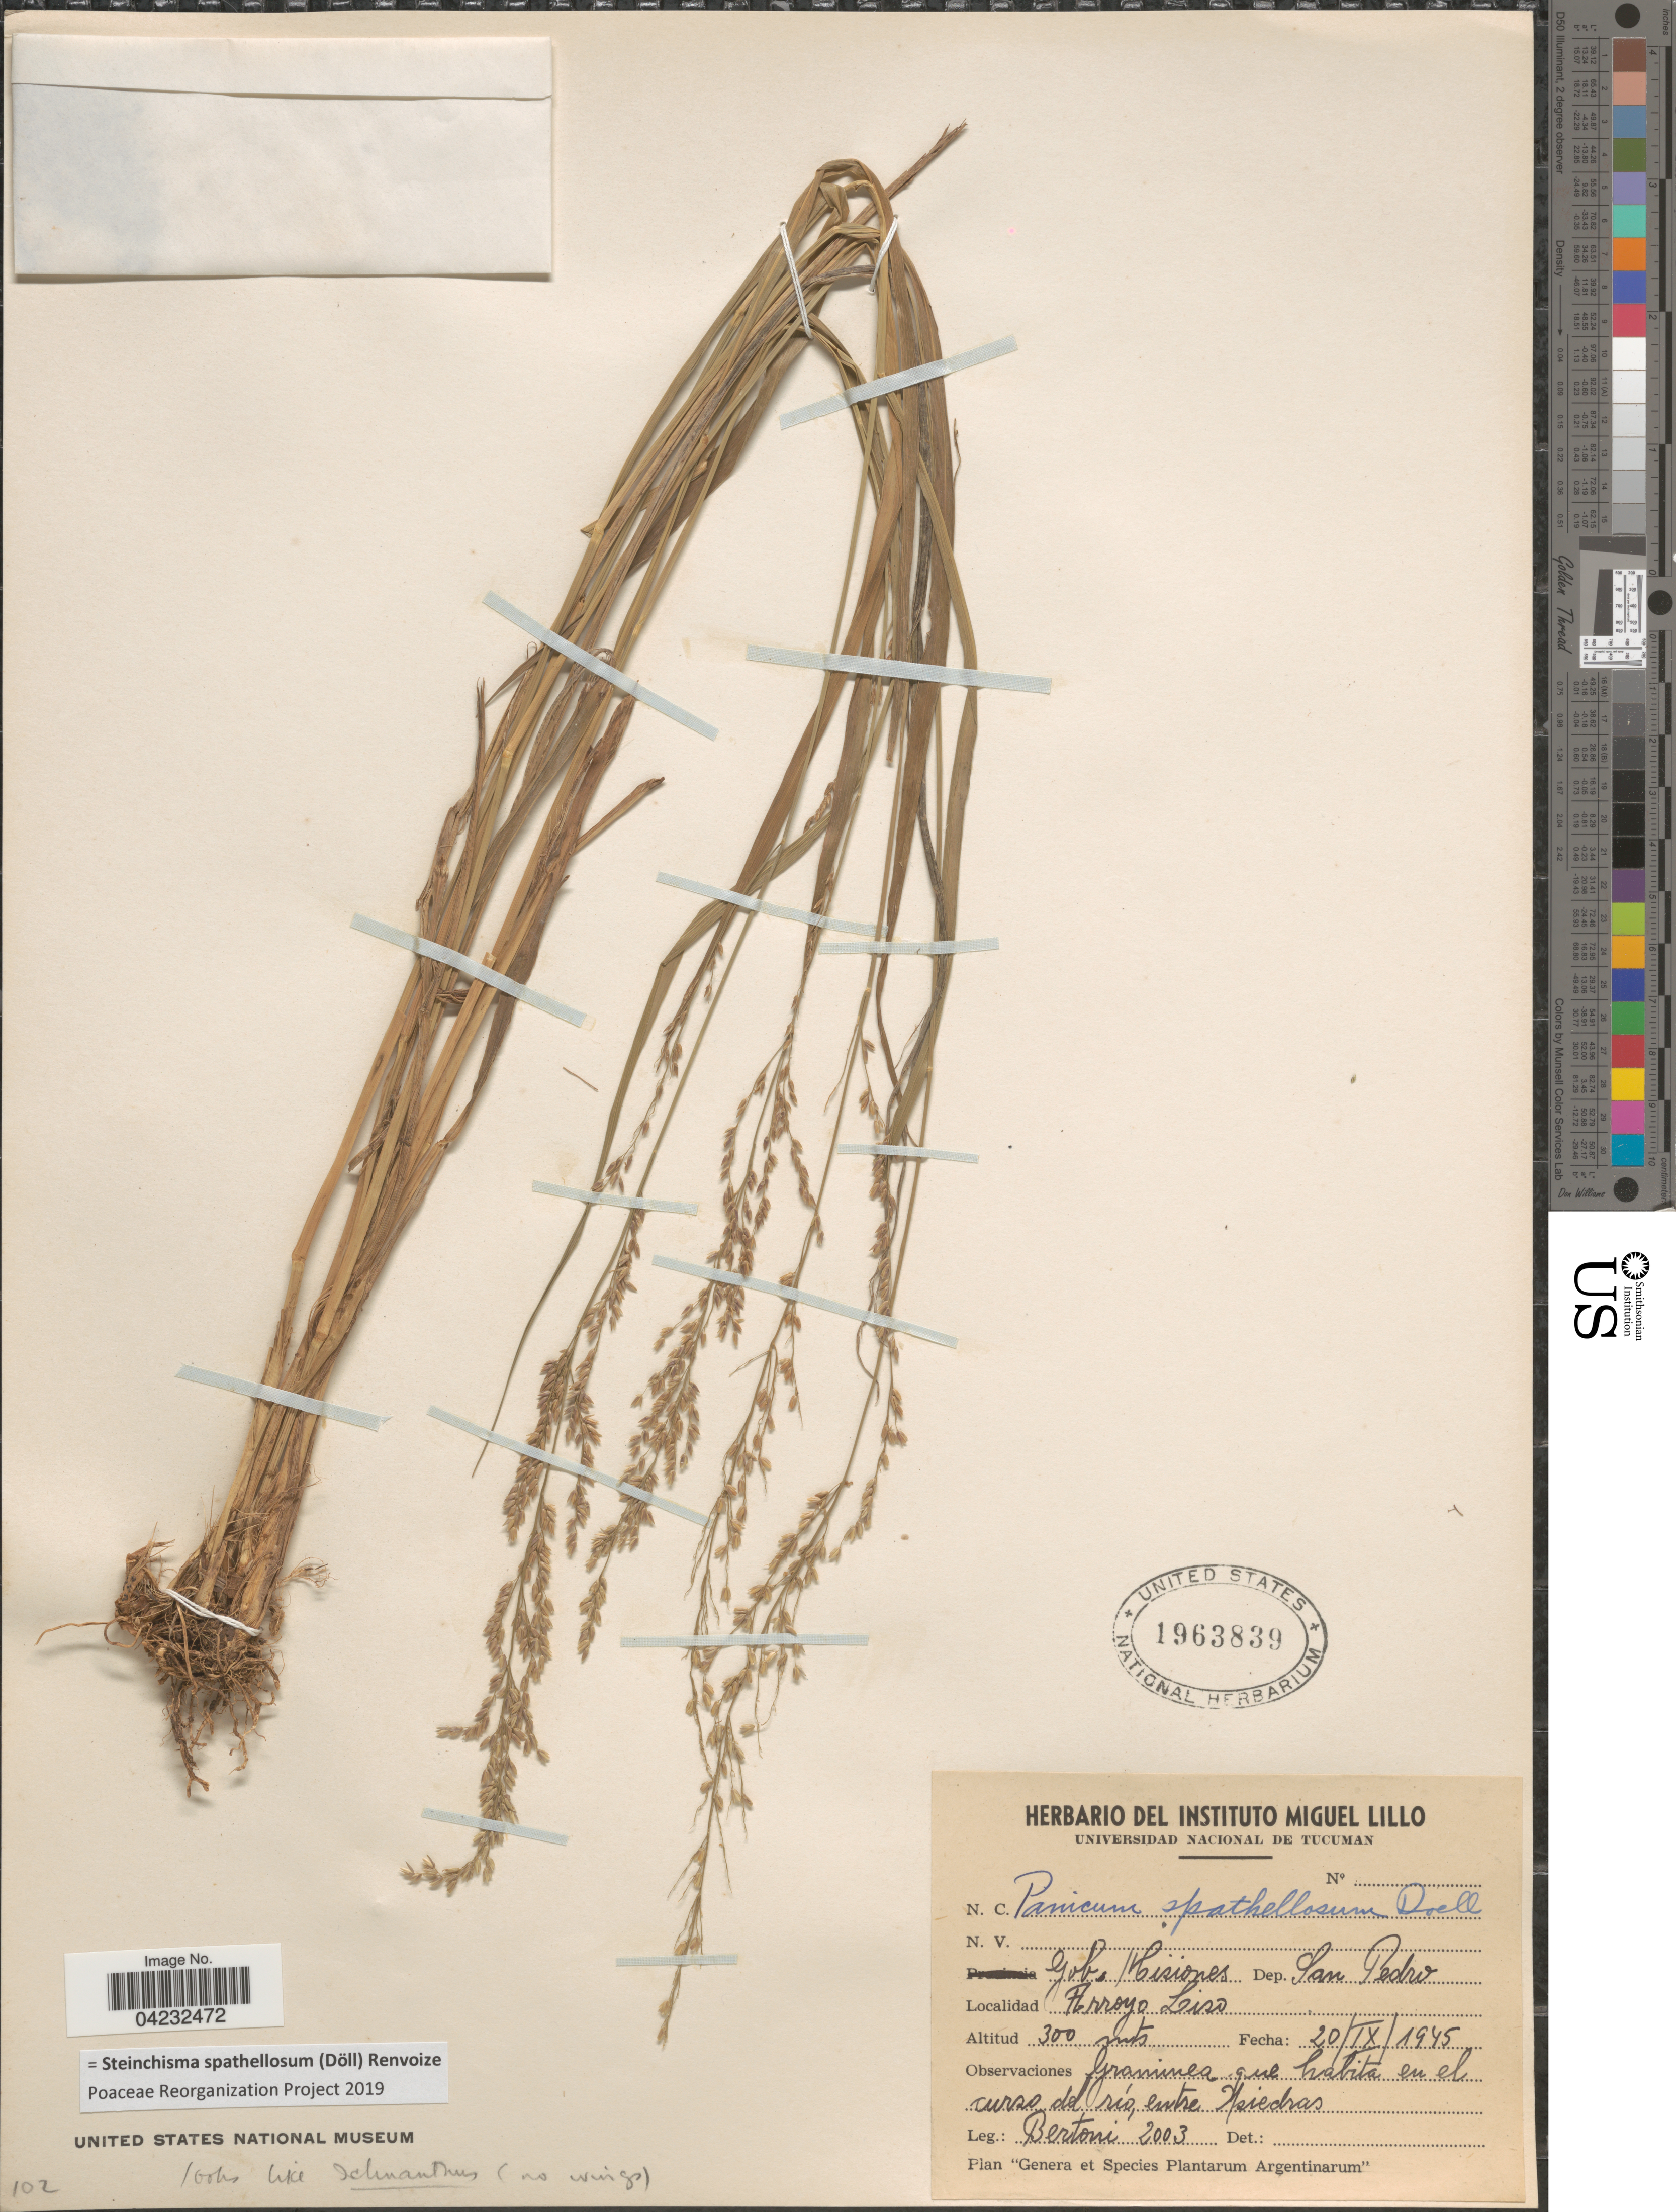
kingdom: Plantae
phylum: Tracheophyta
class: Liliopsida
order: Poales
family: Poaceae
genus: Steinchisma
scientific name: Steinchisma spathellosum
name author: (Döll) Renvoize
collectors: -- Bertoni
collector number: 2003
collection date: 1945-09-20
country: Argentina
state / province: Misiones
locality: Gob. Misiones Dep. San Pedro. Arroyo Liso.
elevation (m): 300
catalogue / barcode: US 1963839